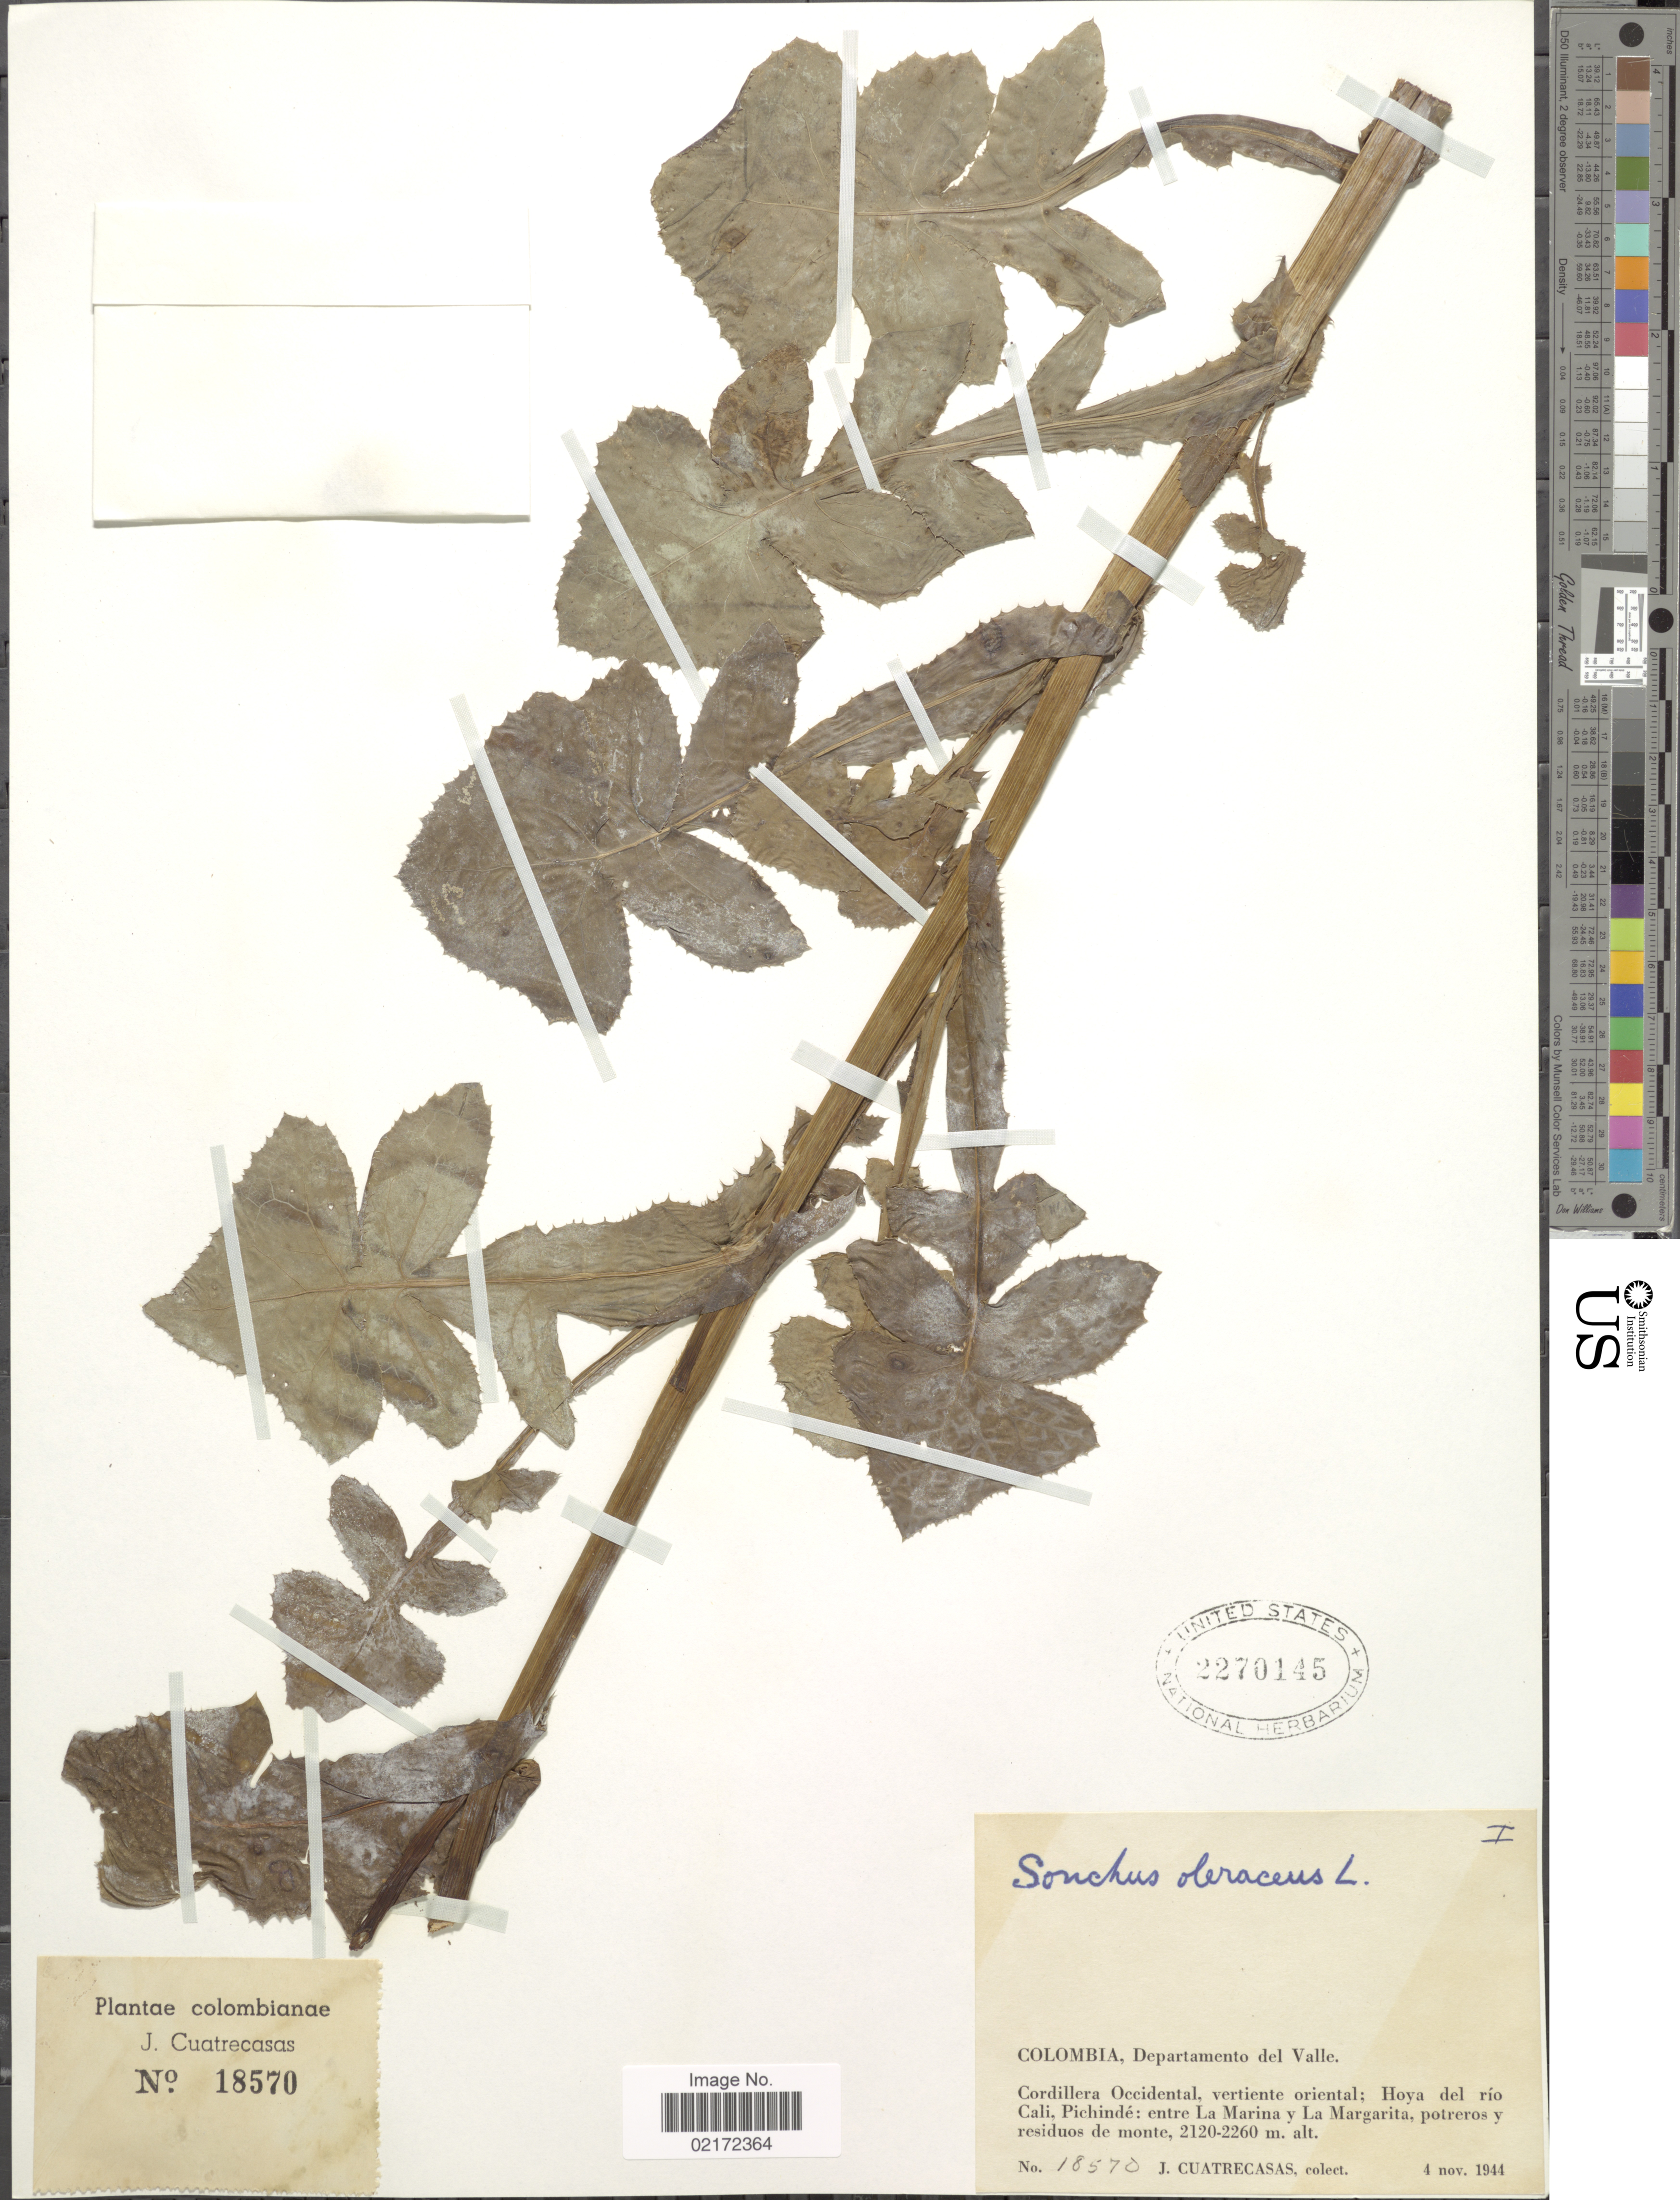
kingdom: Plantae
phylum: Tracheophyta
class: Magnoliopsida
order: Asterales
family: Asteraceae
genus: Sonchus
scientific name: Sonchus oleraceus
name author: L.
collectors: J. Cuatrecasas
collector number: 18570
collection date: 1944-11-04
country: Colombia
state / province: Valle del Cauca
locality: Colombia, Departamento del Valle. Cordillera Occidental, vertiente oriental; Hoya del río Cali, Pichindé: entre La Marina y La Margarita, potreros y residuos de monte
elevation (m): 2120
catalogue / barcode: US 2270145